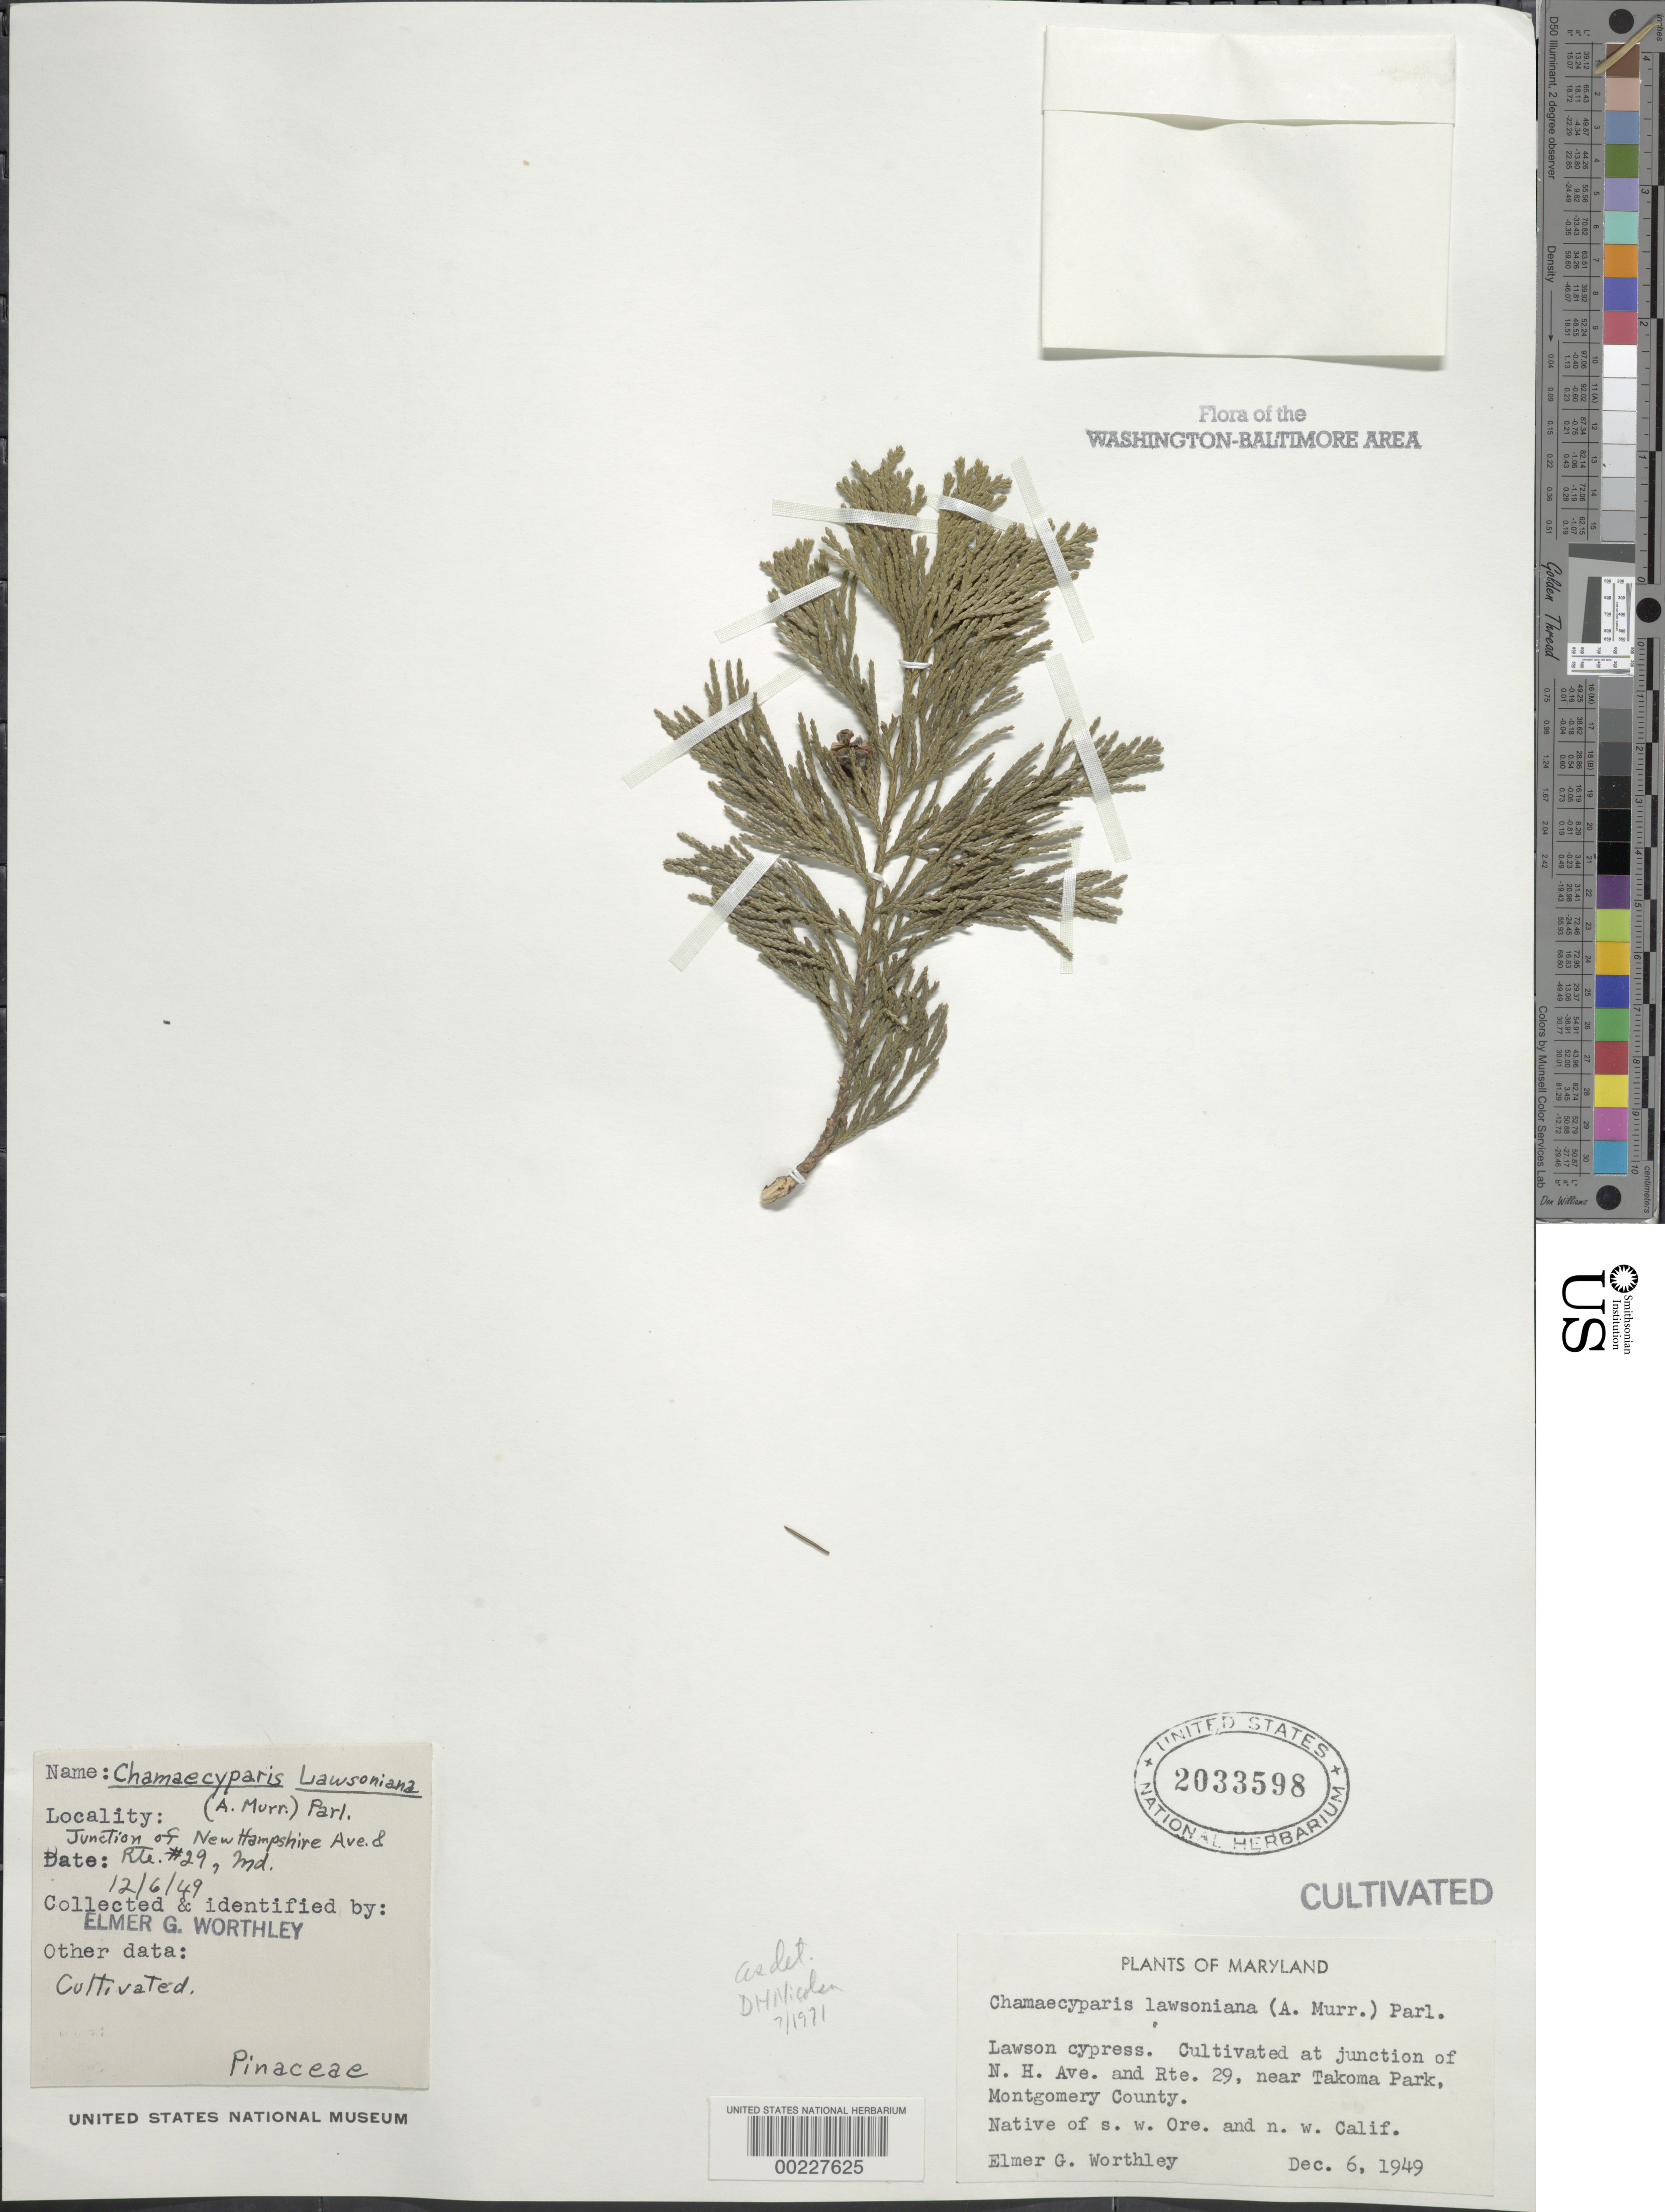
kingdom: Plantae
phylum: Tracheophyta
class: Pinopsida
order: Pinales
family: Cupressaceae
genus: Chamaecyparis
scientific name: Chamaecyparis lawsoniana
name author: (A. Murray bis) Parl.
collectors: E. Worthley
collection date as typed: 06 Dec 1949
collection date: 1949-12-06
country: United States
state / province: Maryland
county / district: Montgomery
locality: At junction of N.H. Ave. and Rte. 29, near Takoma Park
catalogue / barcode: US 2033598